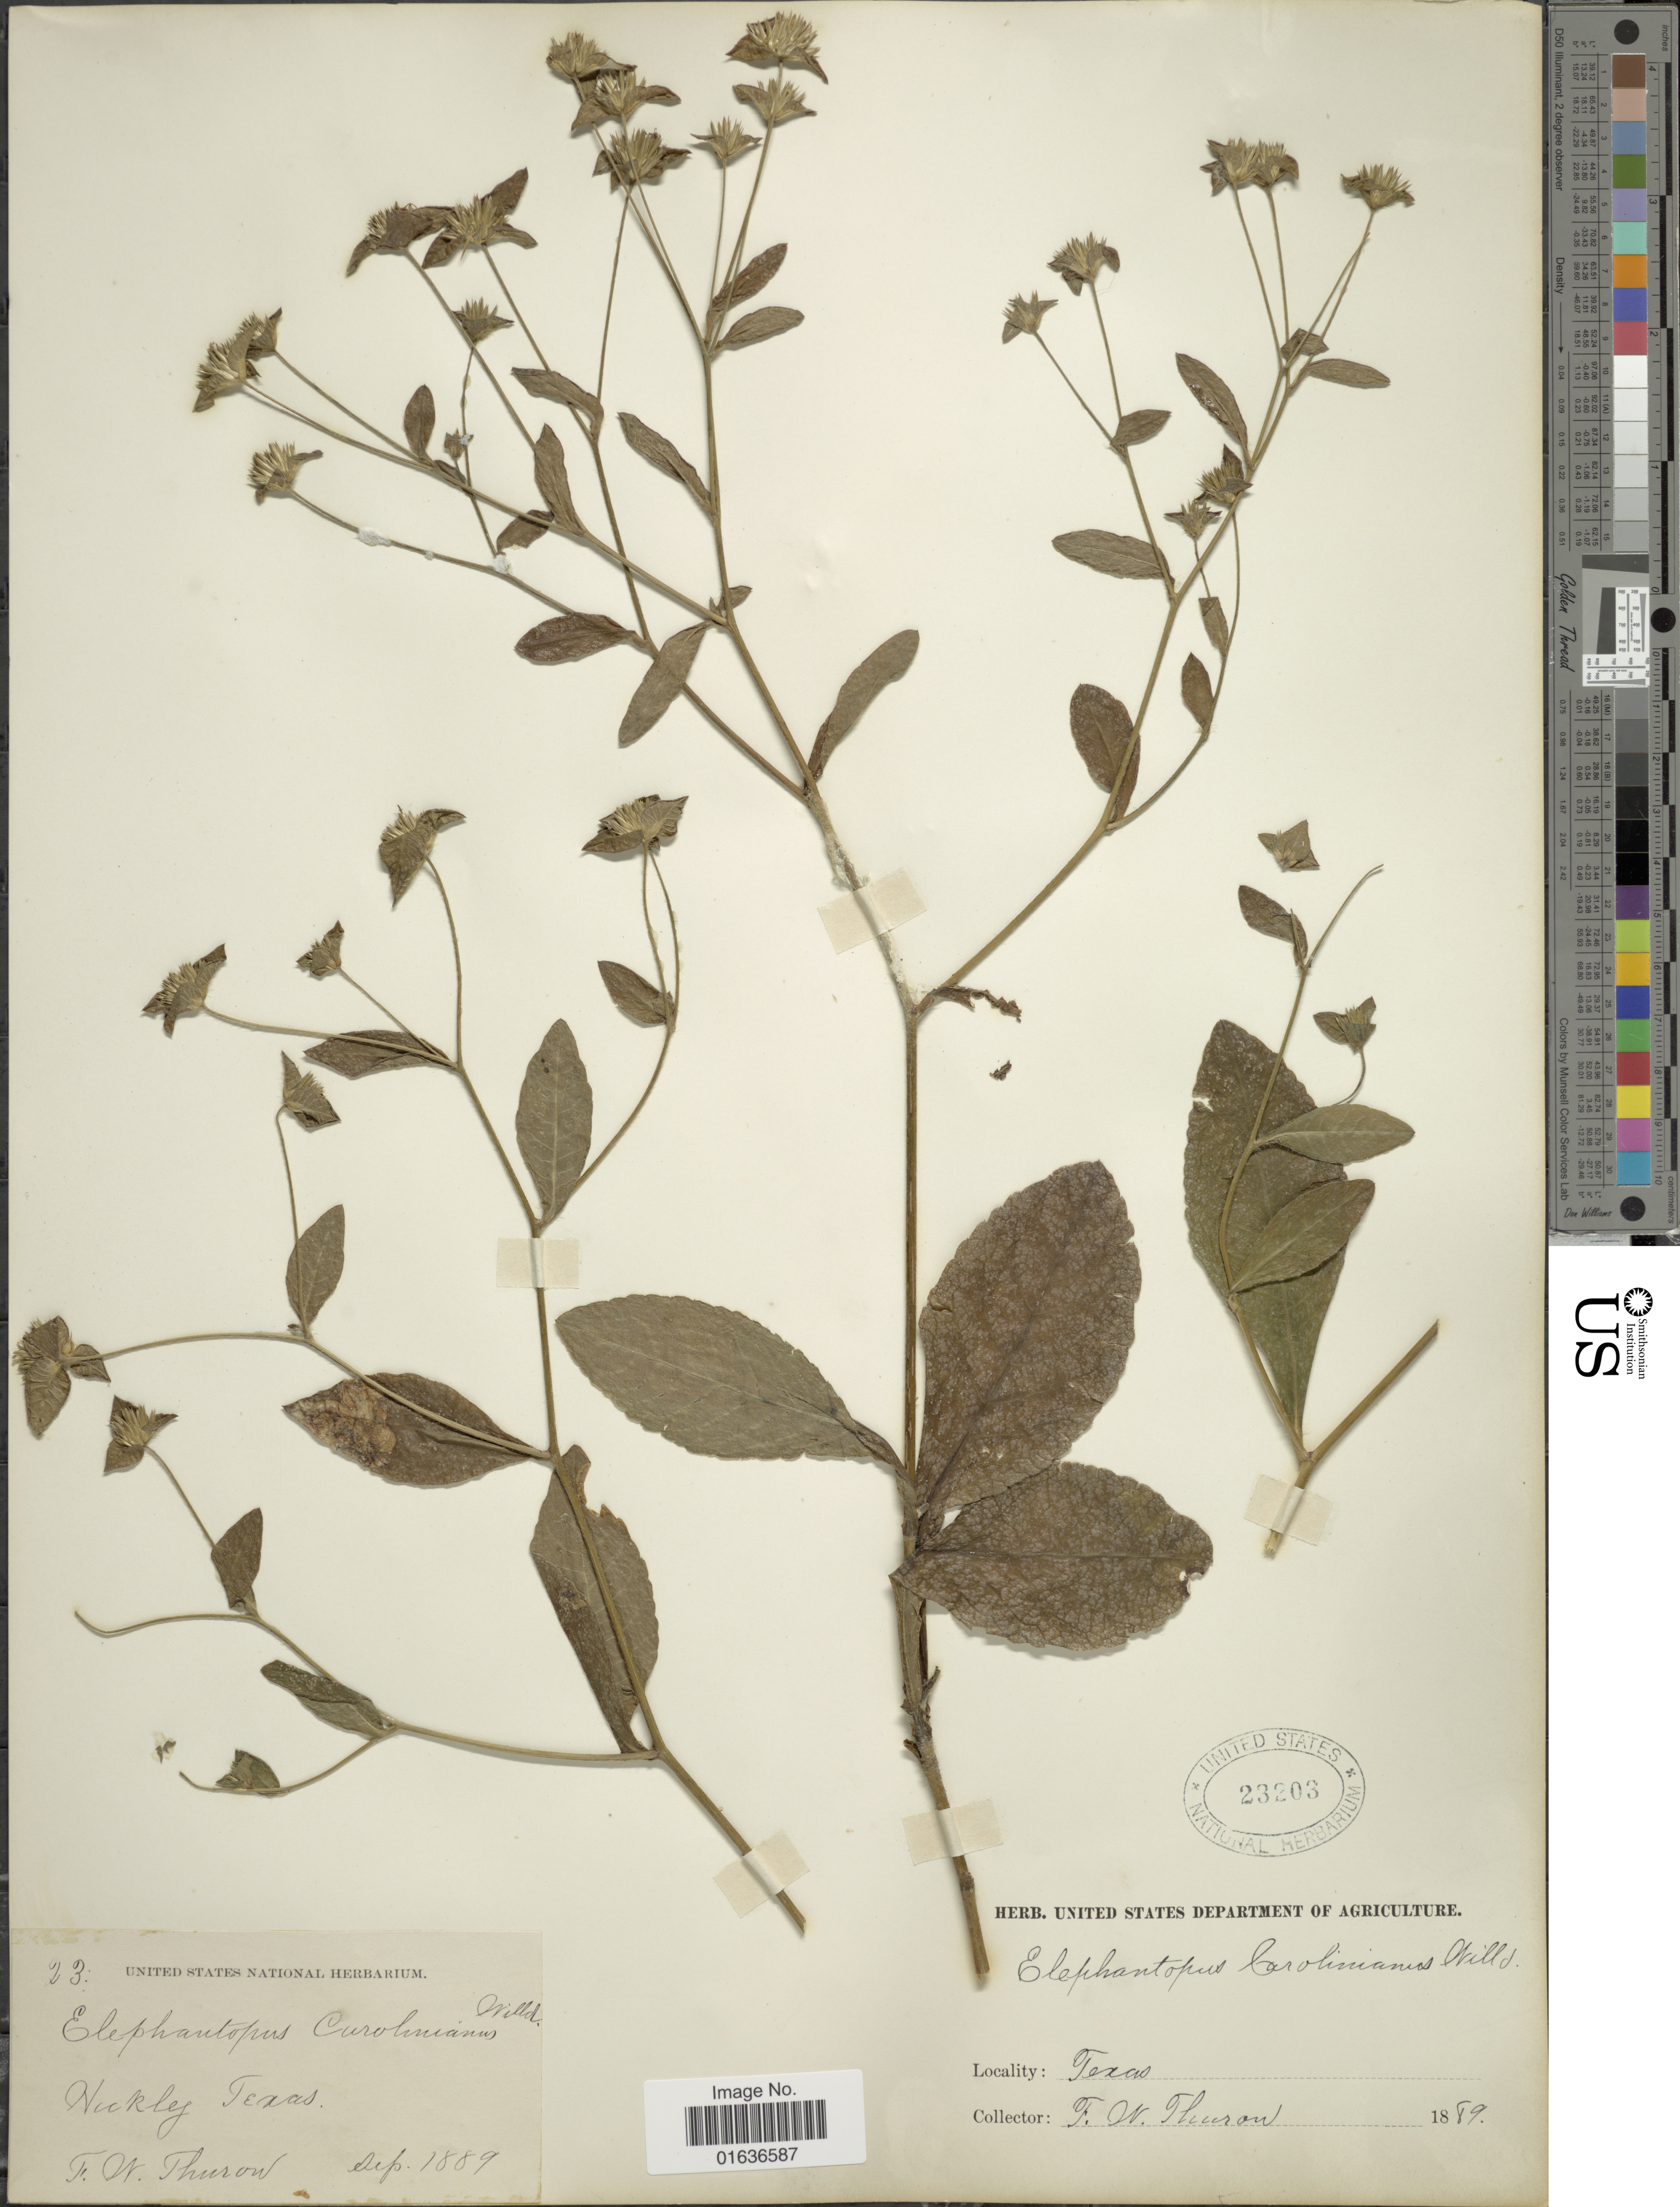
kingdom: Plantae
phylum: Tracheophyta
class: Magnoliopsida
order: Asterales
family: Asteraceae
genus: Elephantopus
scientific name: Elephantopus carolinianus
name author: Raeusch.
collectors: F. W. Thurow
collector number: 23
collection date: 1889-08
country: United States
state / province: Texas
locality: Hockley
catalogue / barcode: US 23203